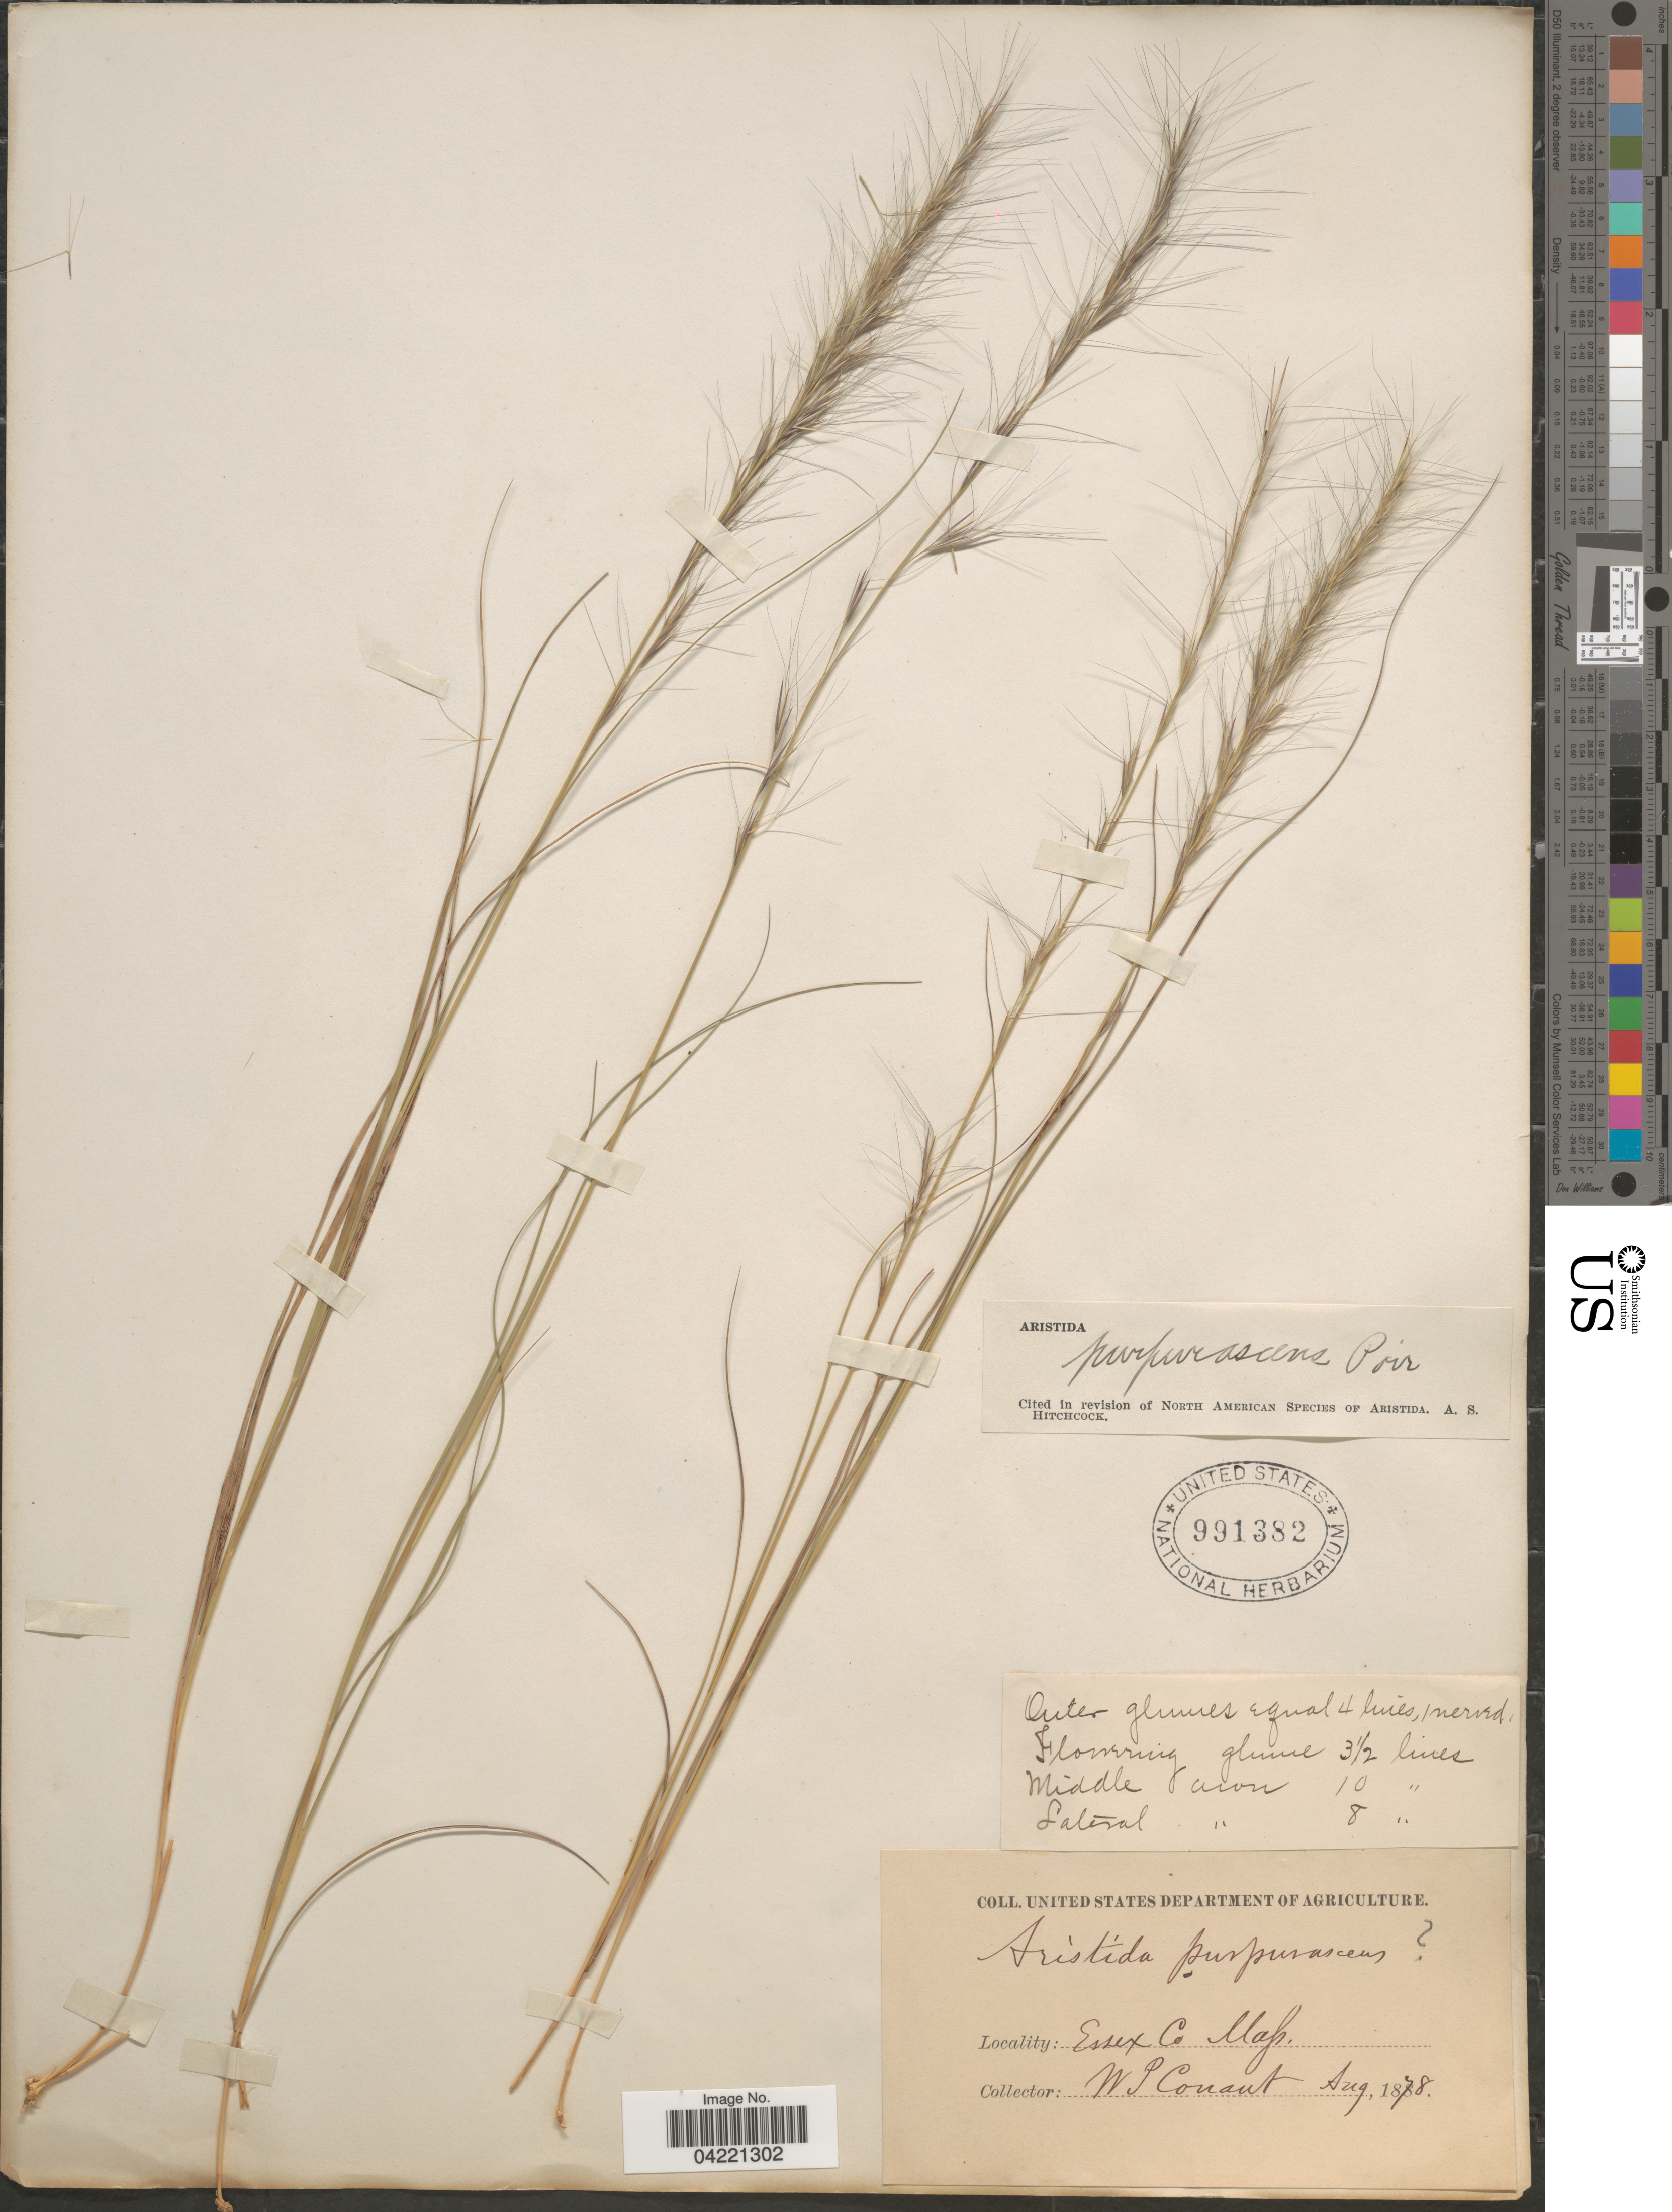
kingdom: Plantae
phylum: Tracheophyta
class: Liliopsida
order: Poales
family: Poaceae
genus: Aristida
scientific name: Aristida purpurascens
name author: Poir.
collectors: W. P. Conant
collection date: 1878-08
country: United States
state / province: Massachusetts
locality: Essex Co.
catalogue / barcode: US 991382